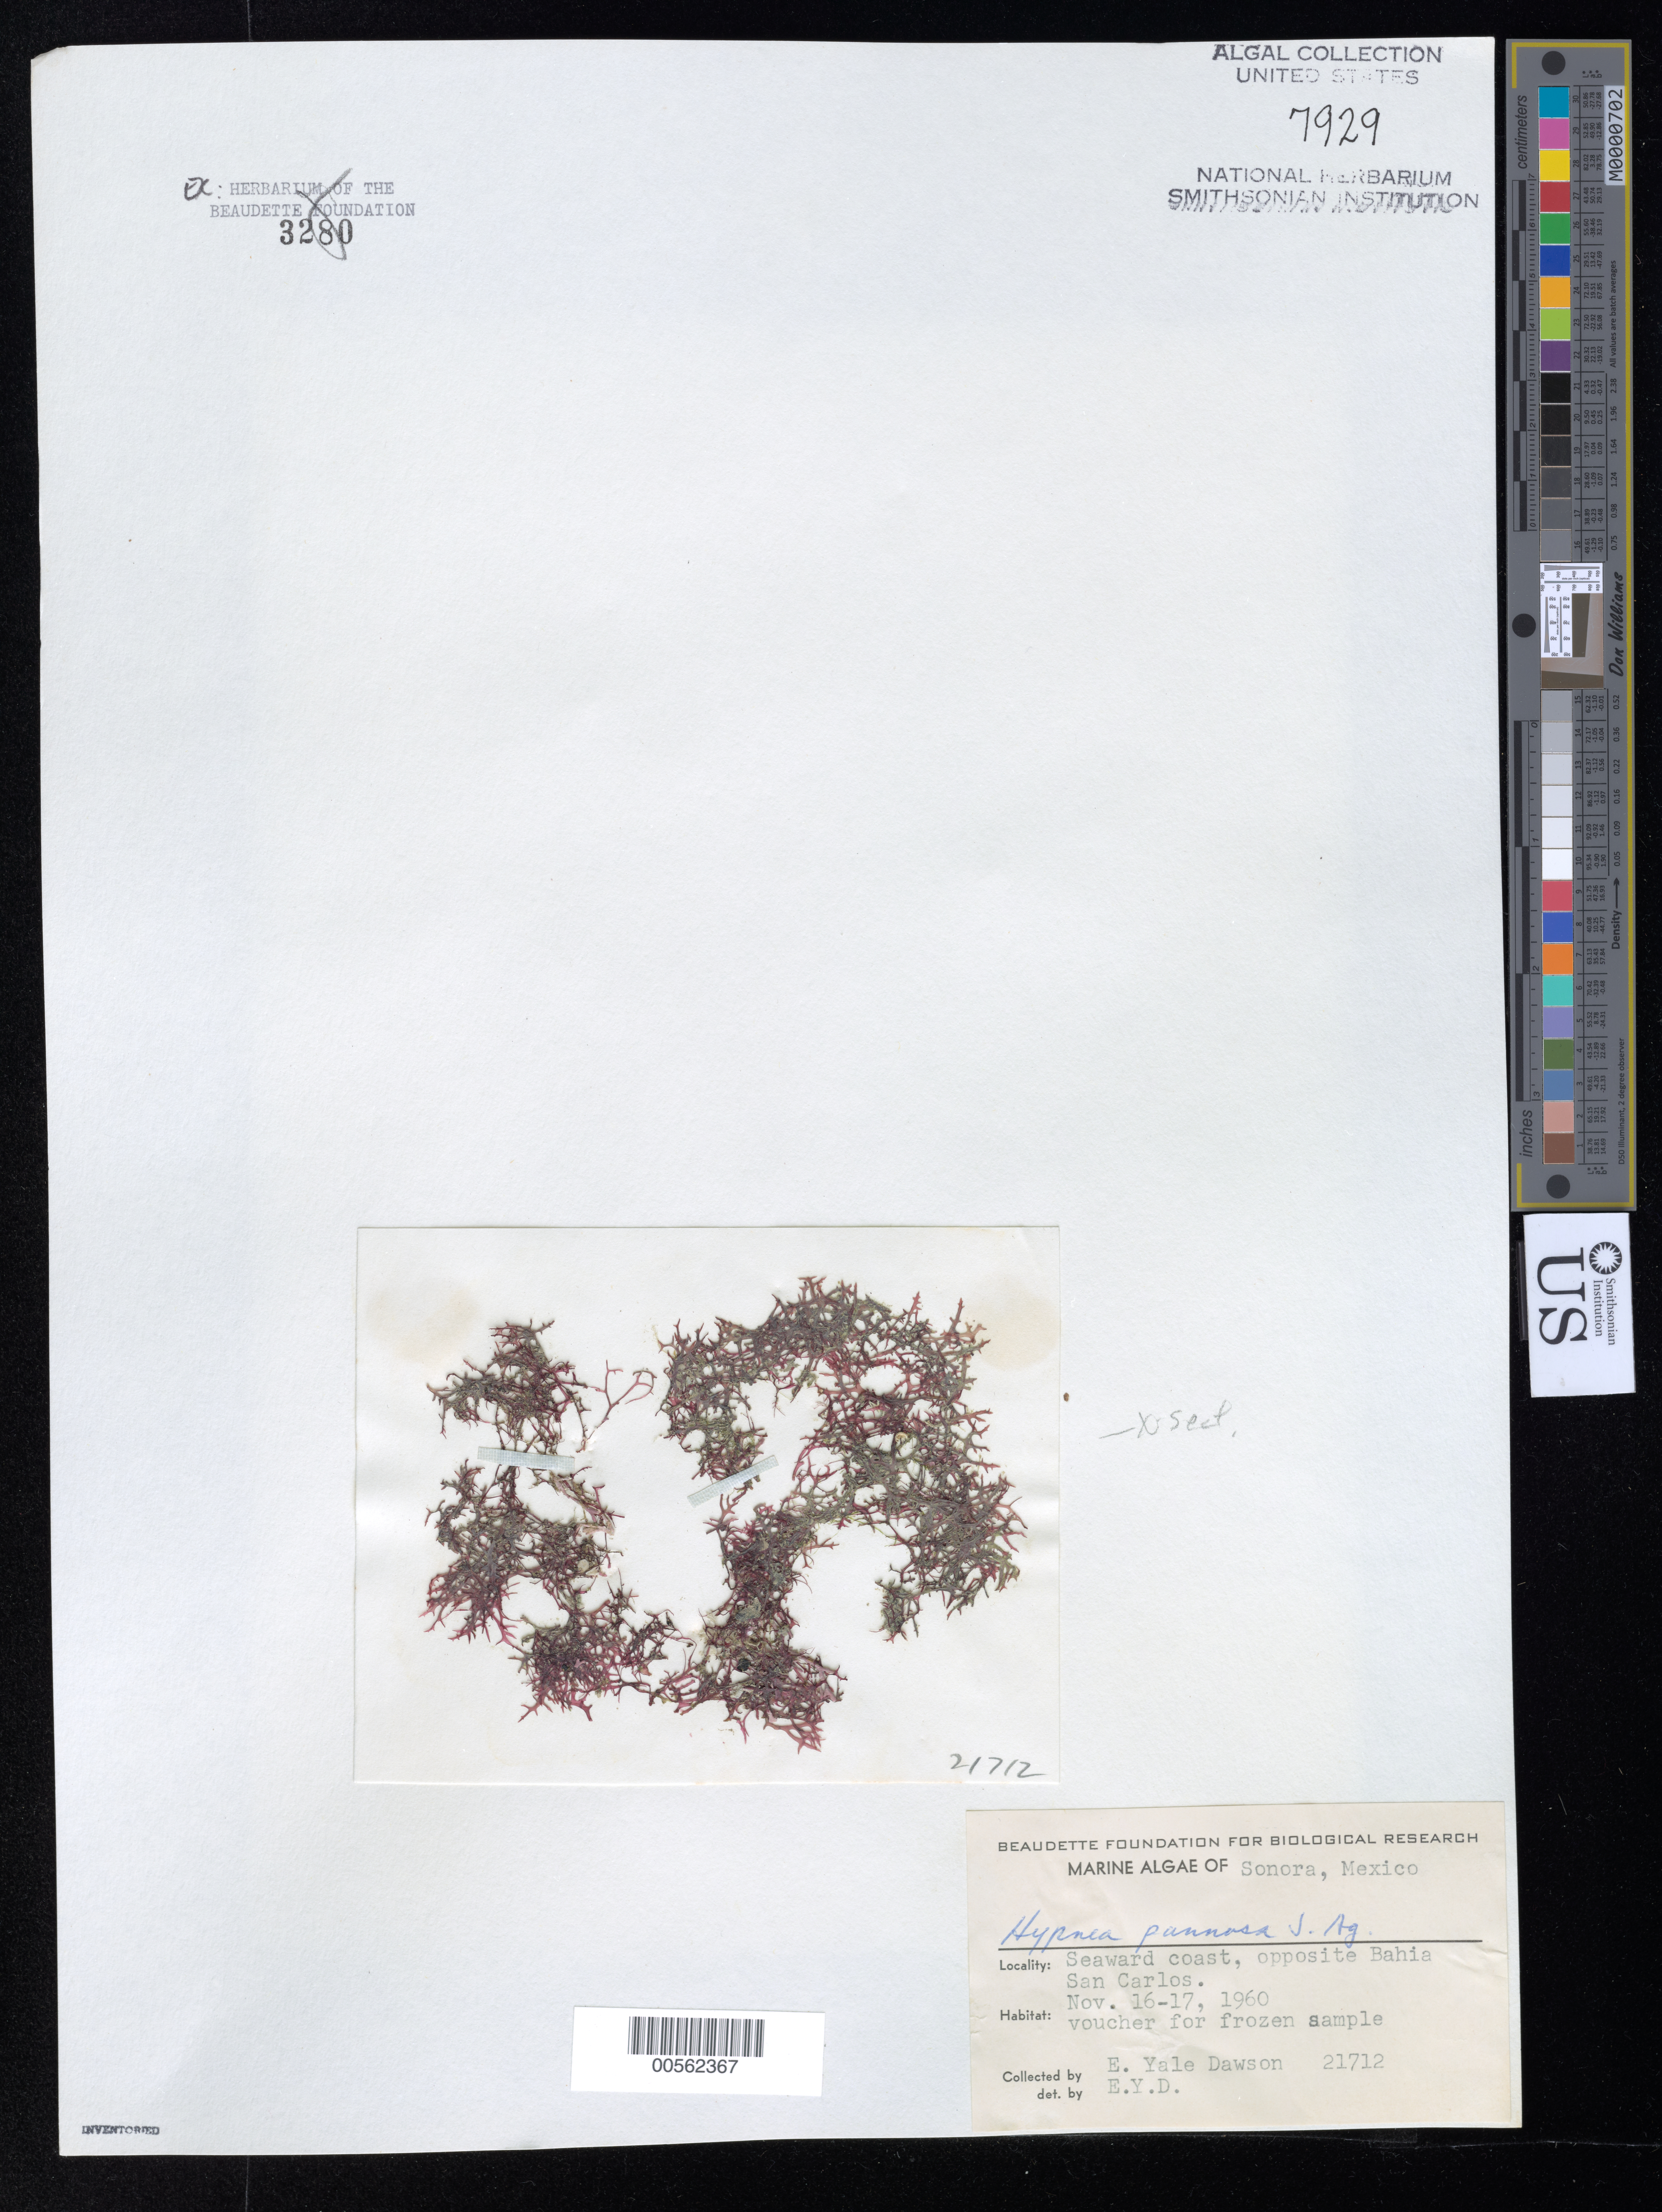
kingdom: Plantae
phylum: Rhodophyta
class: Florideophyceae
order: Gigartinales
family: Cystocloniaceae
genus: Hypnea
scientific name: Hypnea pannosa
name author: J. Agardh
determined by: Dawson, E. Y.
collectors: E. Y. Dawson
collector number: EYD 21712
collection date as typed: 16 Nov 1960 TO 17 Nov 1960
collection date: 1960-11-16/1960-11-17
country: Mexico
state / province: Sonora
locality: Opposite Bahia San Carlos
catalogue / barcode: US 7929